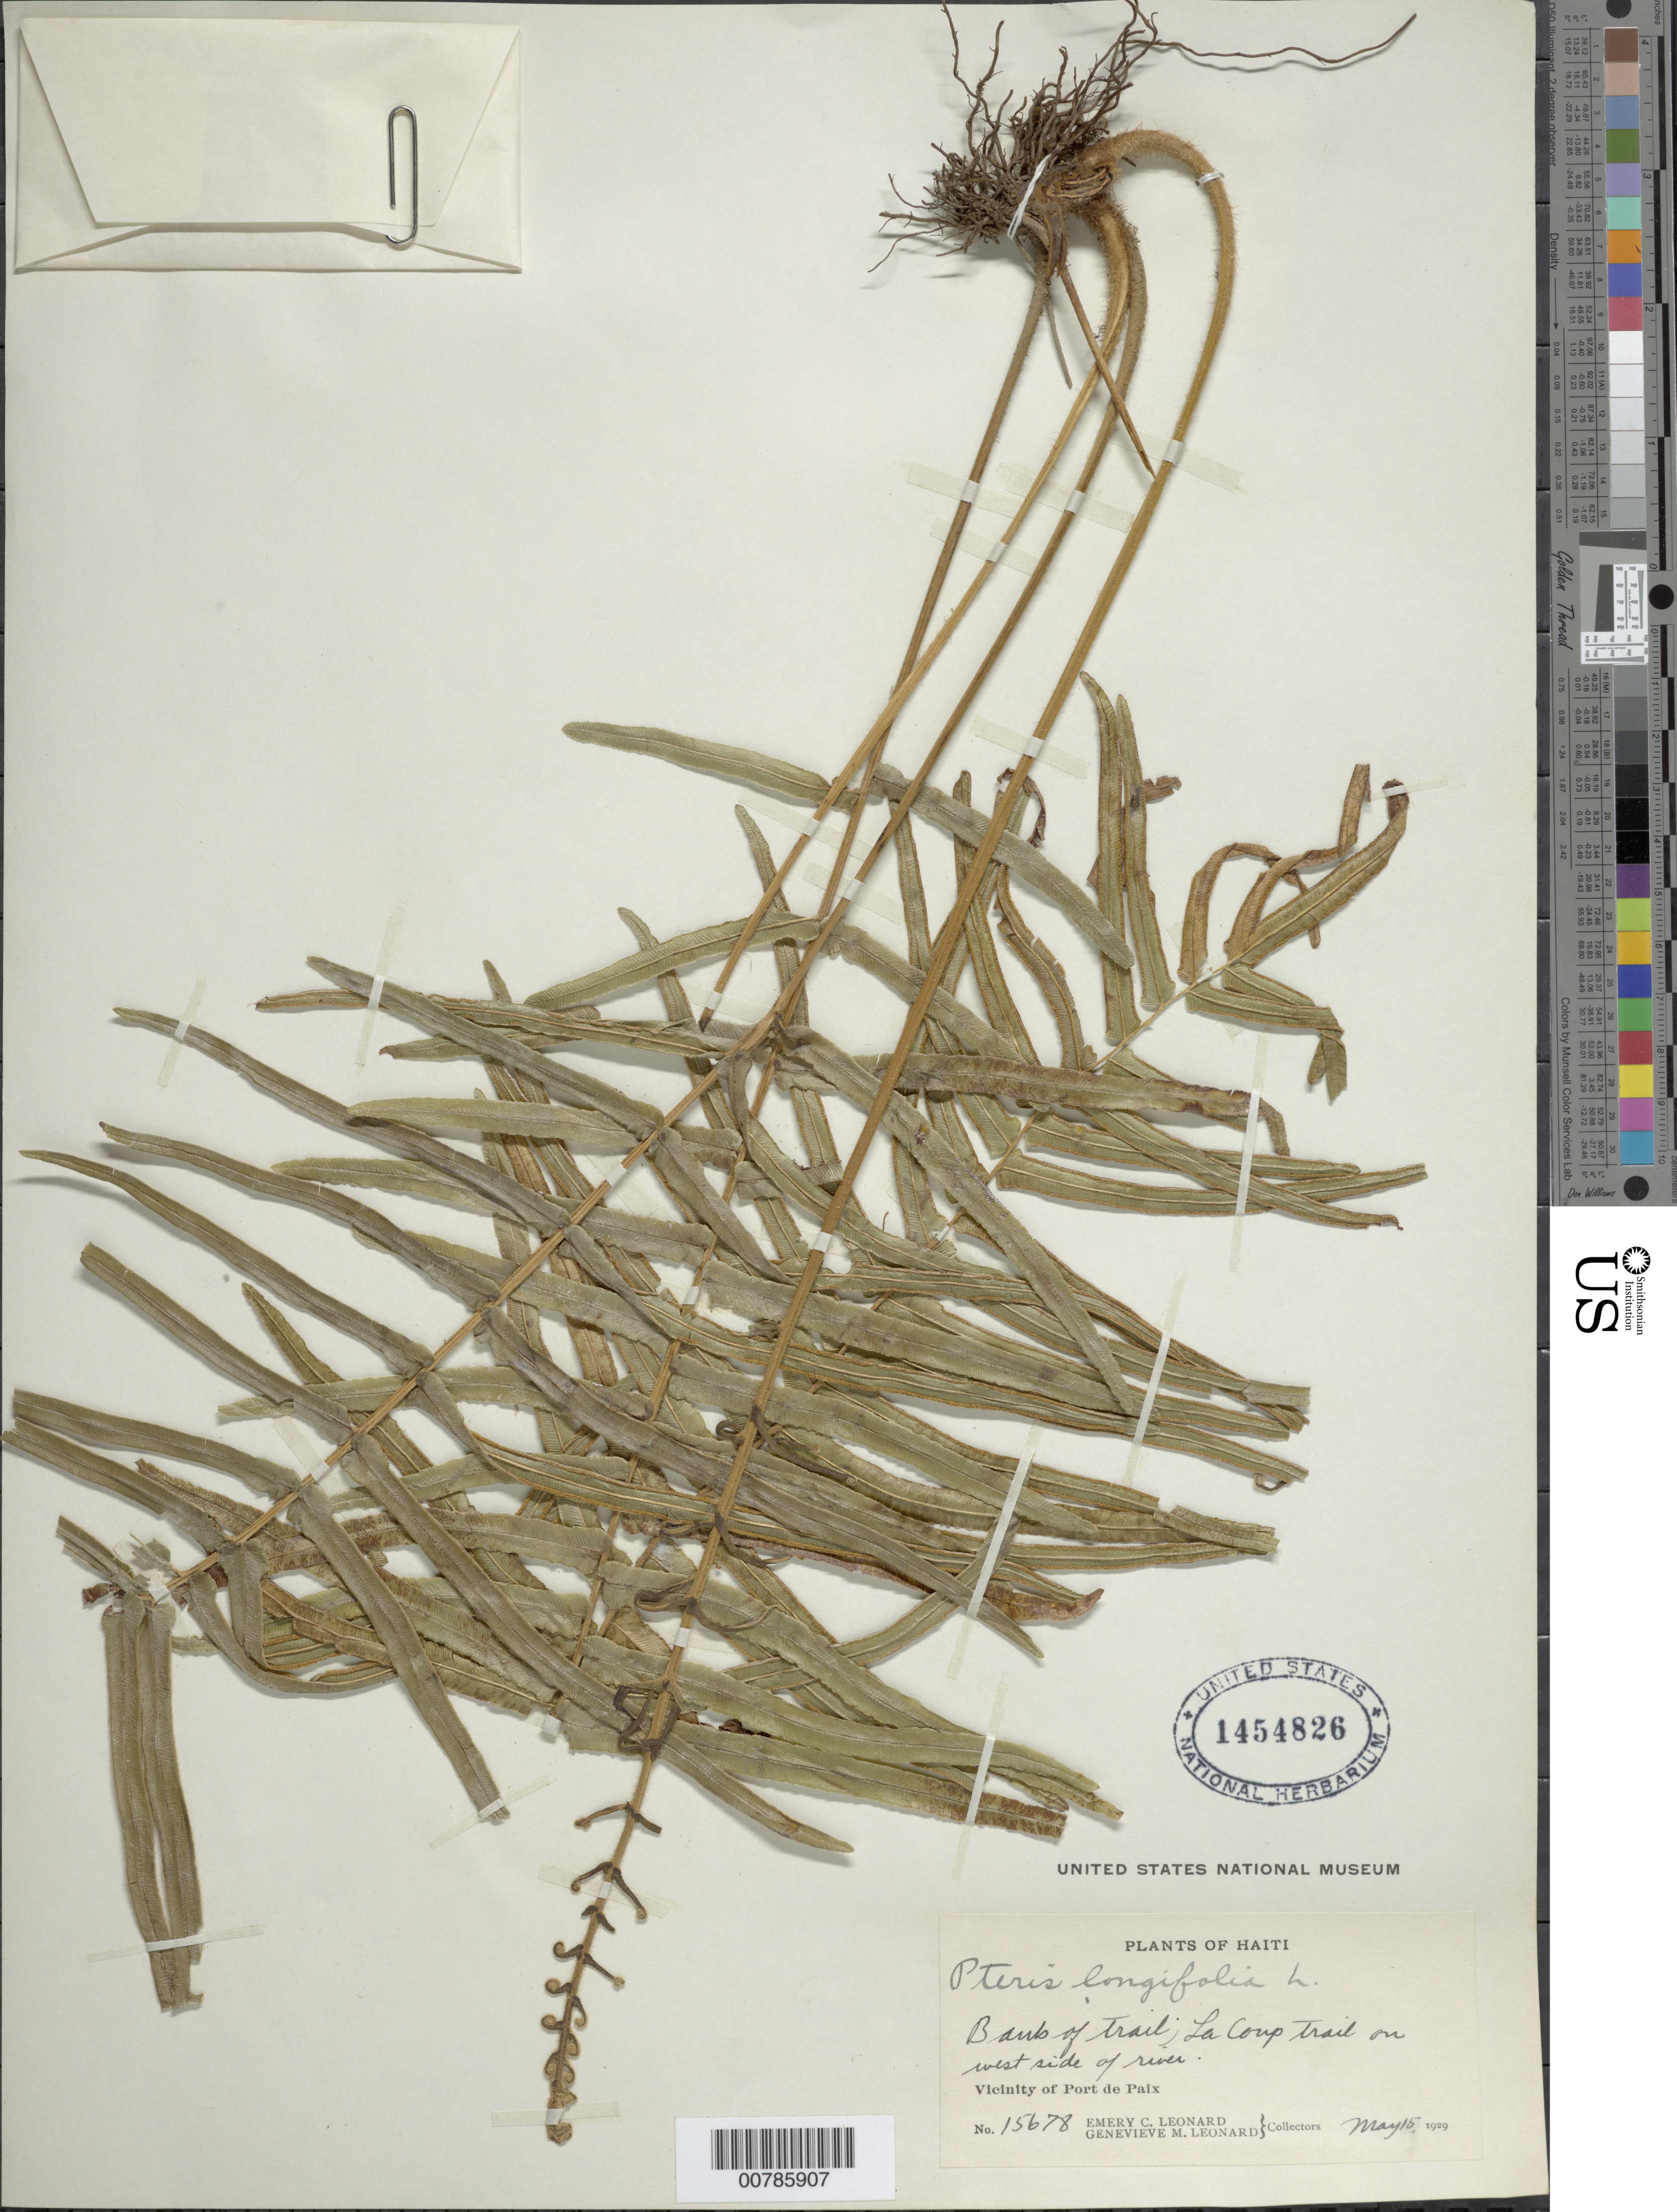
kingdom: Plantae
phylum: Tracheophyta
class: Polypodiopsida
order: Polypodiales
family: Pteridaceae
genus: Pteris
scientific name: Pteris longifolia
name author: L.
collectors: E. C. Leonard & G. M. Leonard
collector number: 15678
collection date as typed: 15 May 1929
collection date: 1929-05-15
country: Haiti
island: Hispaniola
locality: Port de Paix, vicinity; La Coup trail in W side of river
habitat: Bank of trail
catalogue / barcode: US 1454826